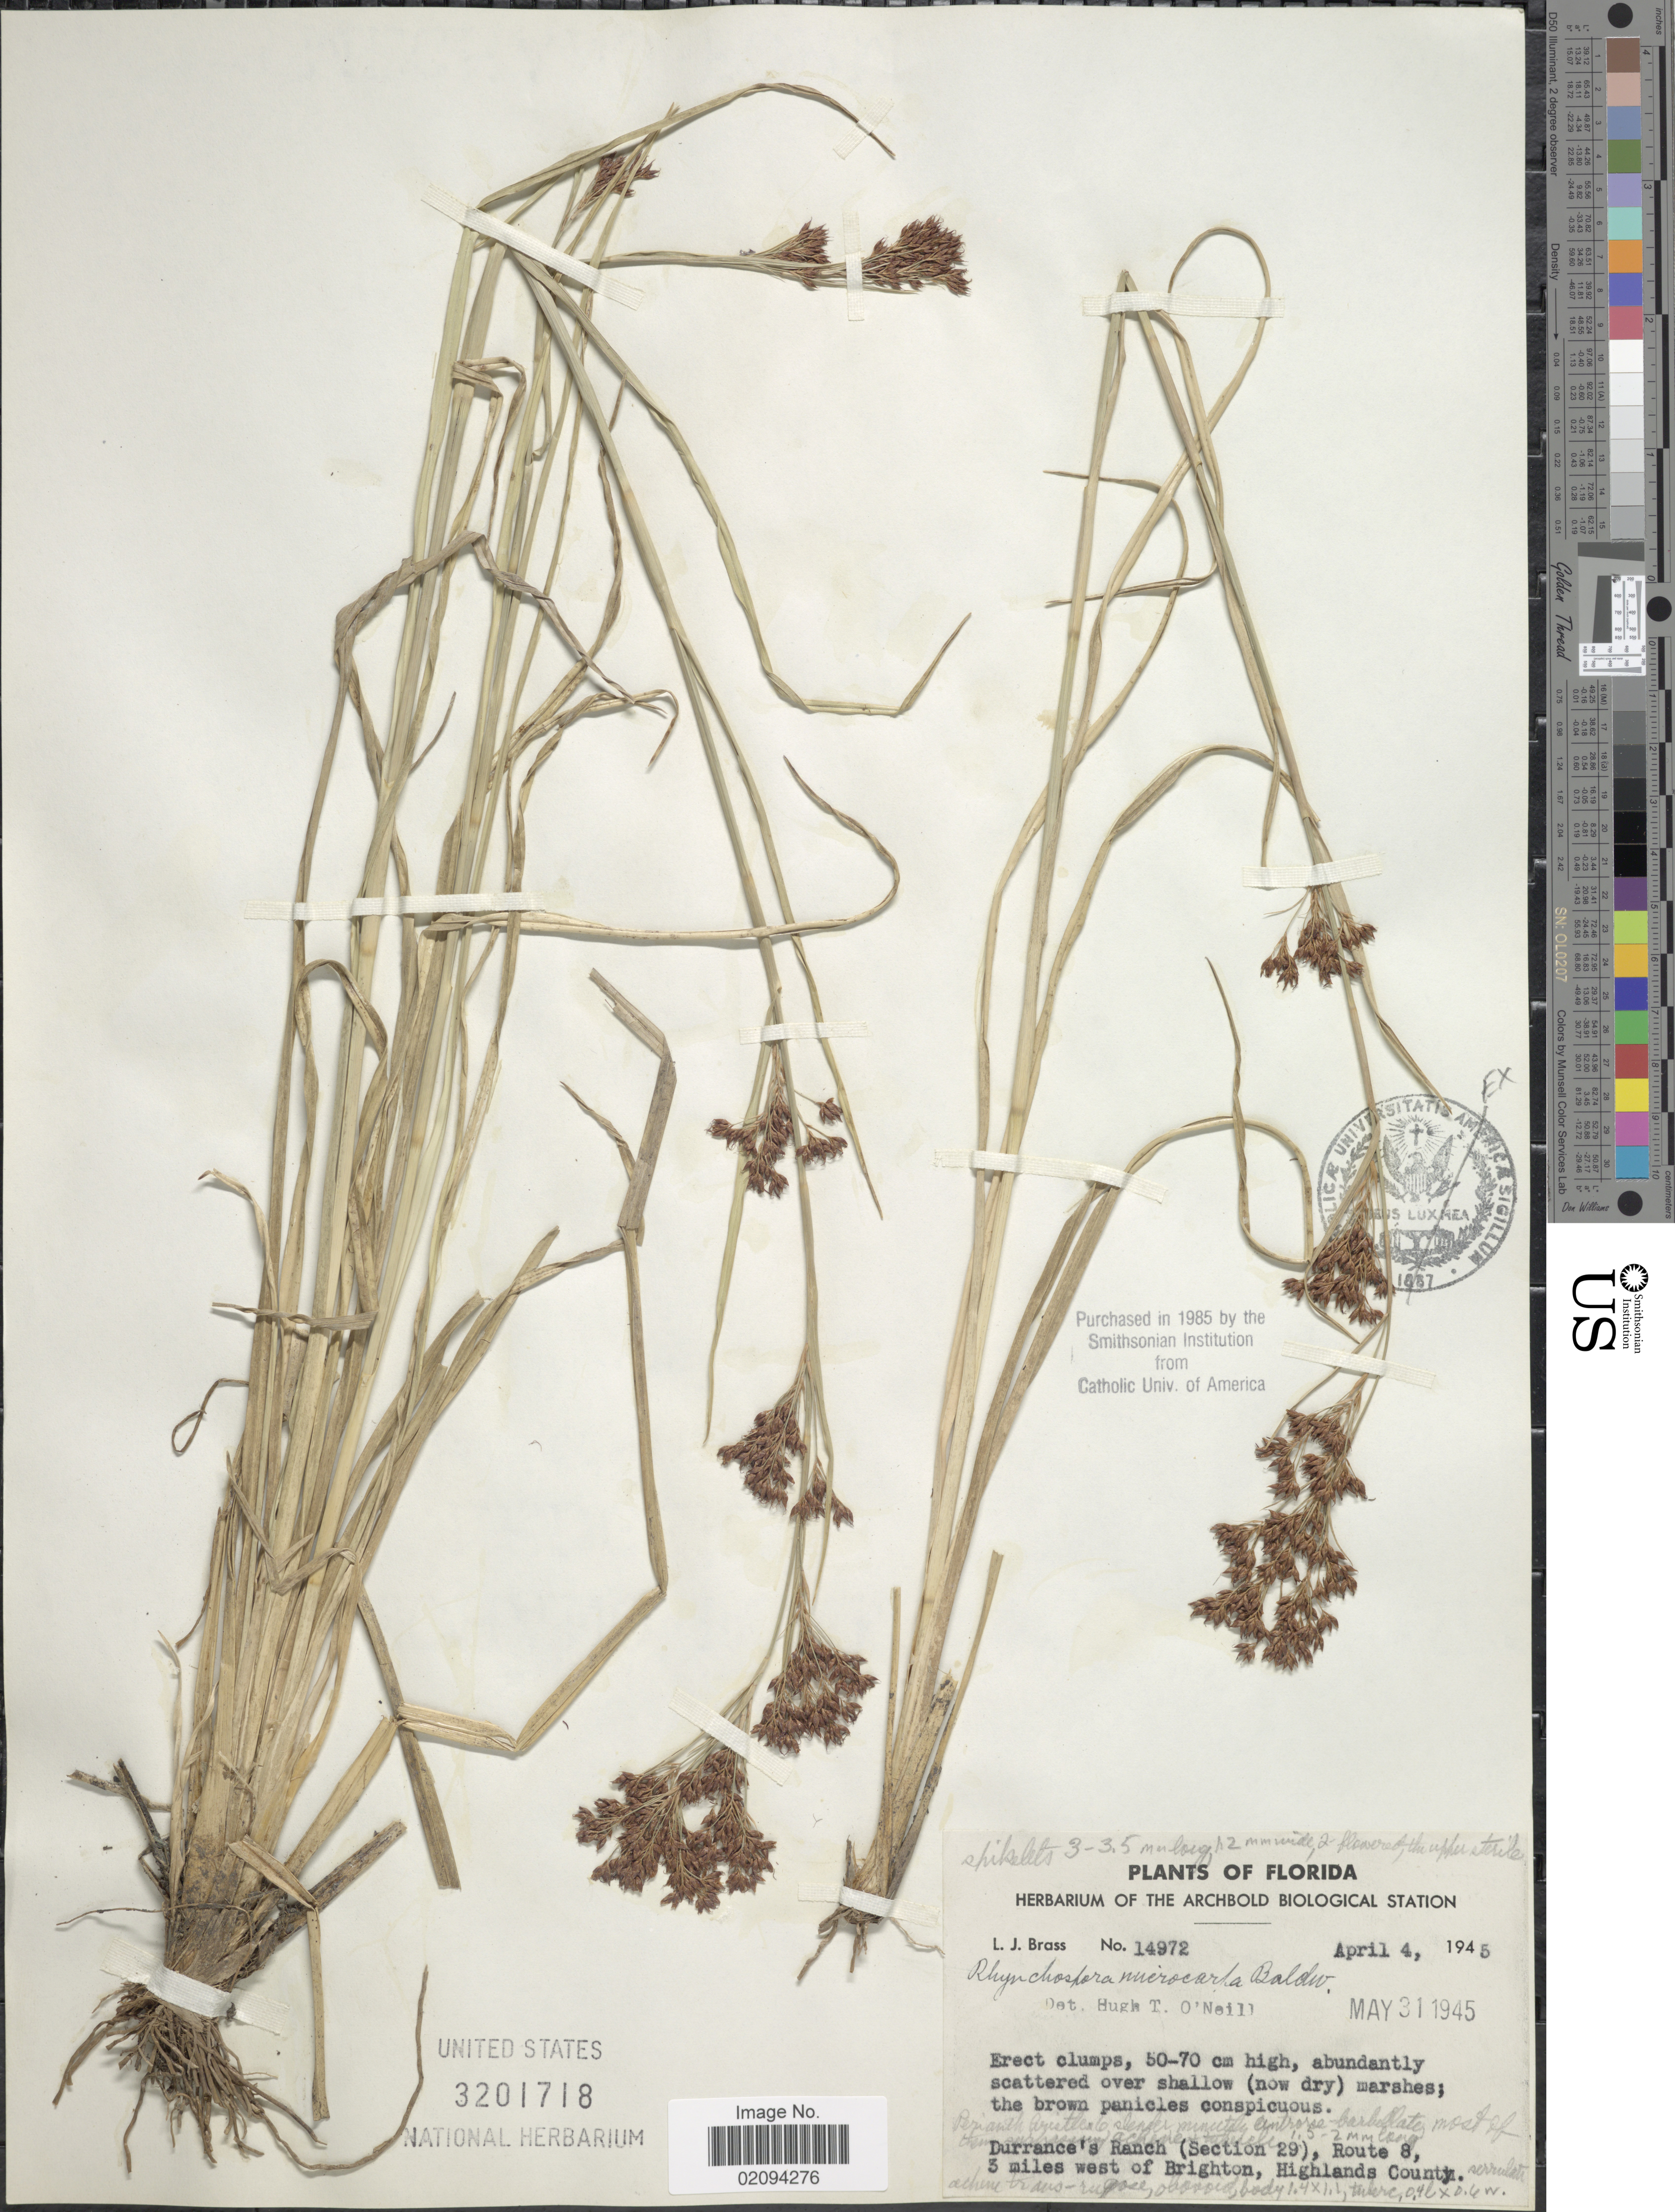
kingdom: Plantae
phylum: Tracheophyta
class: Liliopsida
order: Poales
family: Cyperaceae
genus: Rhynchospora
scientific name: Rhynchospora microcarpa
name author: Baldwin ex A. Gray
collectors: L. J. Brass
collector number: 14972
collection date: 1945-04-04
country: United States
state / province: Florida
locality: Durrance's Ranch (Section 29), Route 8, 3 miles west of Brighton, Highlands County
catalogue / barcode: US 3201718